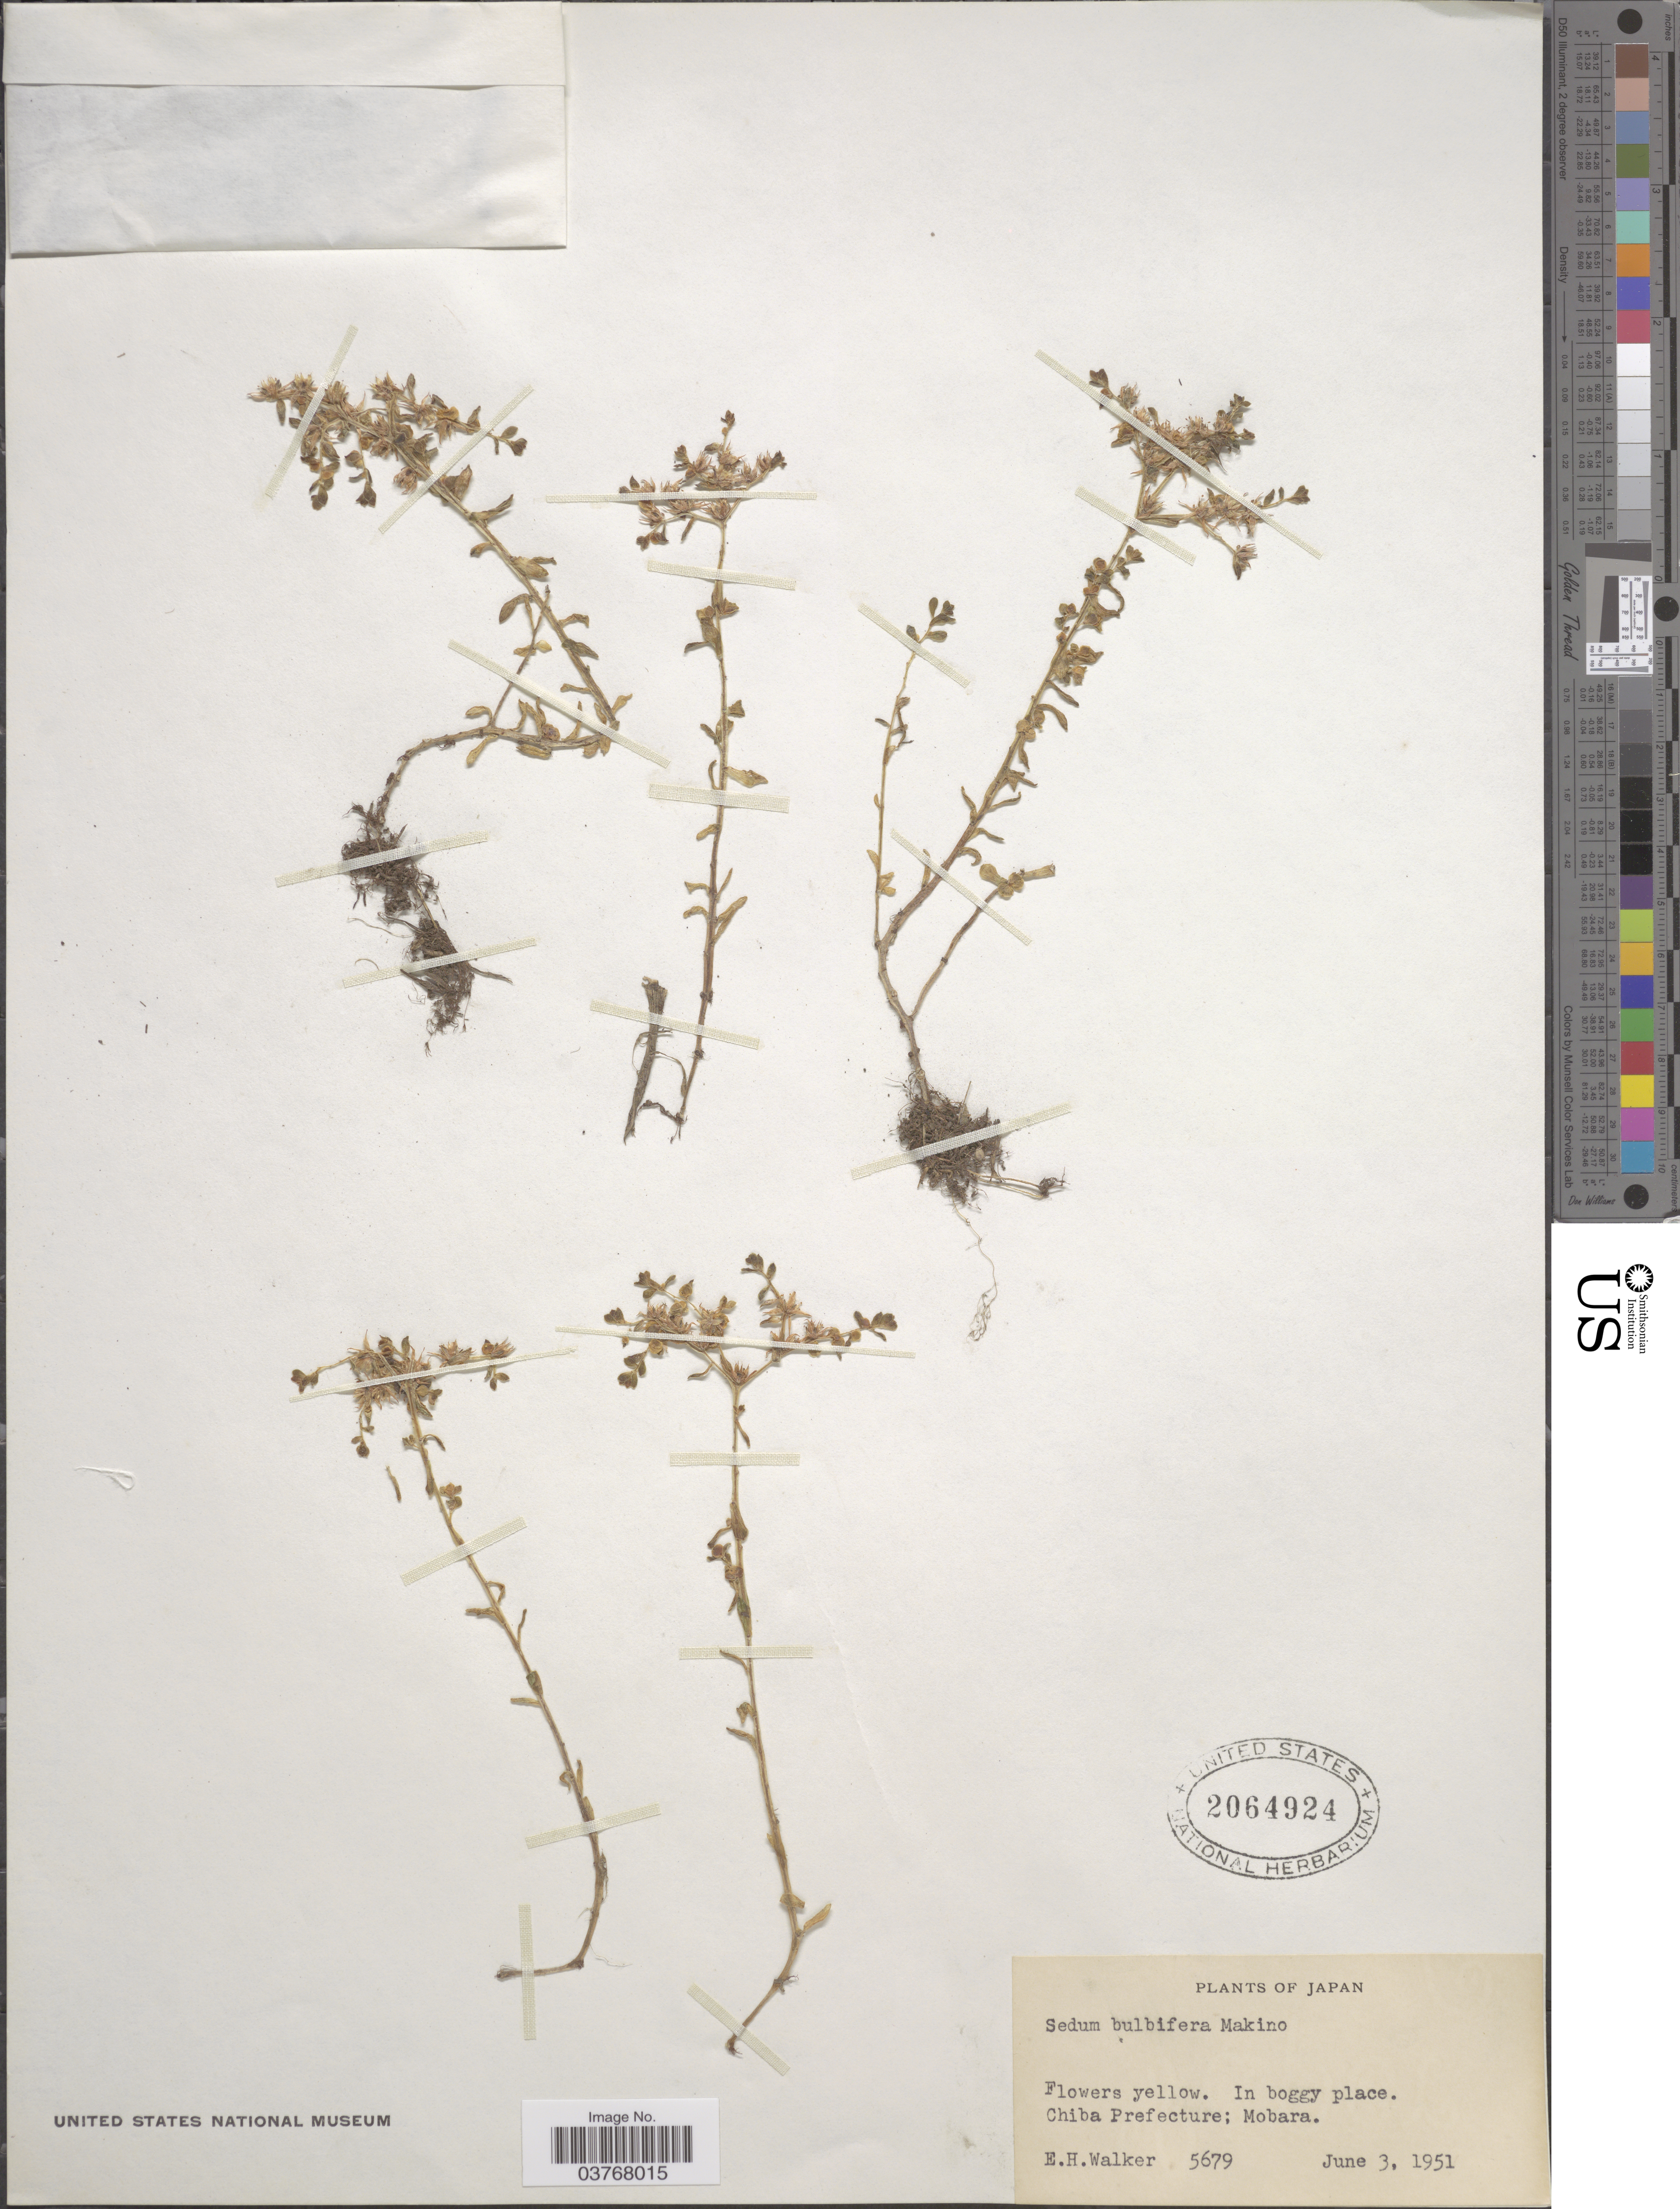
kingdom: Plantae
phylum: Tracheophyta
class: Magnoliopsida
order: Saxifragales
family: Crassulaceae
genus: Sedum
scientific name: Sedum bulbiferum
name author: Makino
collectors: E. H. Walker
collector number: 5679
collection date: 1951-06-03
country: Japan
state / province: Tiba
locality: Chiba Prefecture; Mobara.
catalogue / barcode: US 2064924